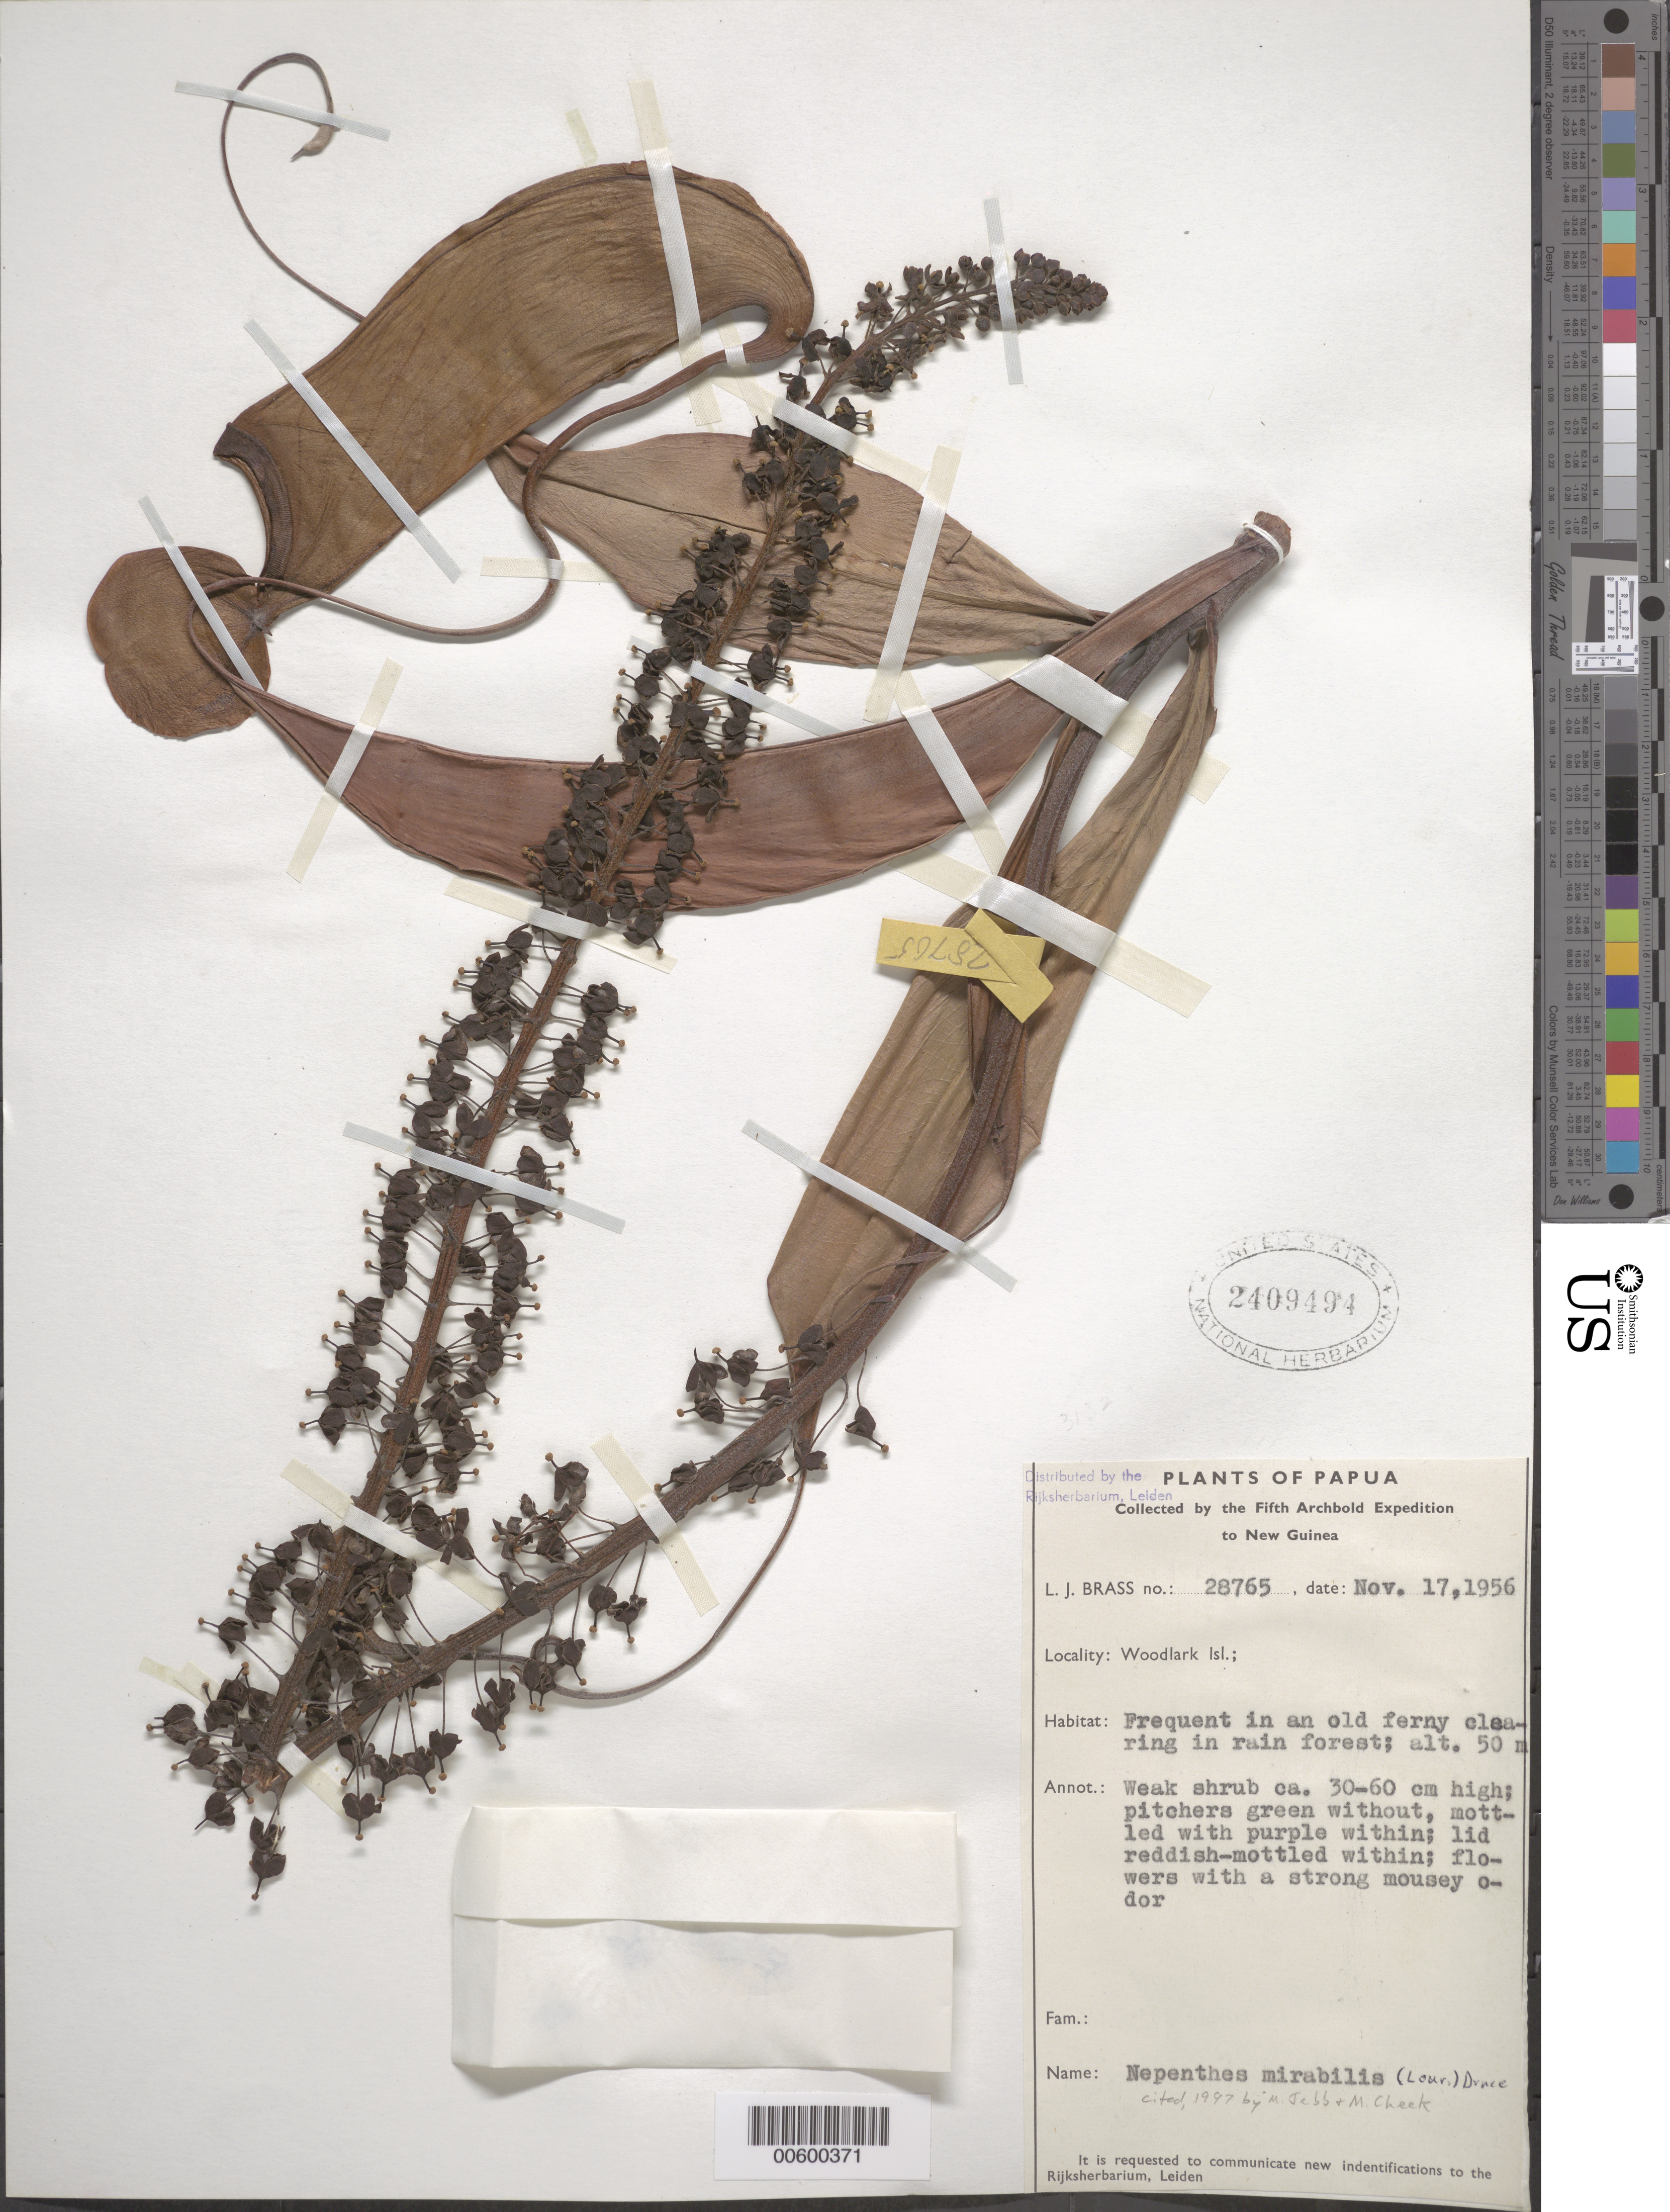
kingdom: Plantae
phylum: Tracheophyta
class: Magnoliopsida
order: Caryophyllales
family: Nepenthaceae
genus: Nepenthes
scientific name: Nepenthes mirabilis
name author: (Lour.) Druce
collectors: L. J. Brass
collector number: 28765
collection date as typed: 17 Nov 1956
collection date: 1956-11-17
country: Papua New Guinea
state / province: Milne Bay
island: Muyua [Woodlark]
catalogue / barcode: US 2409494